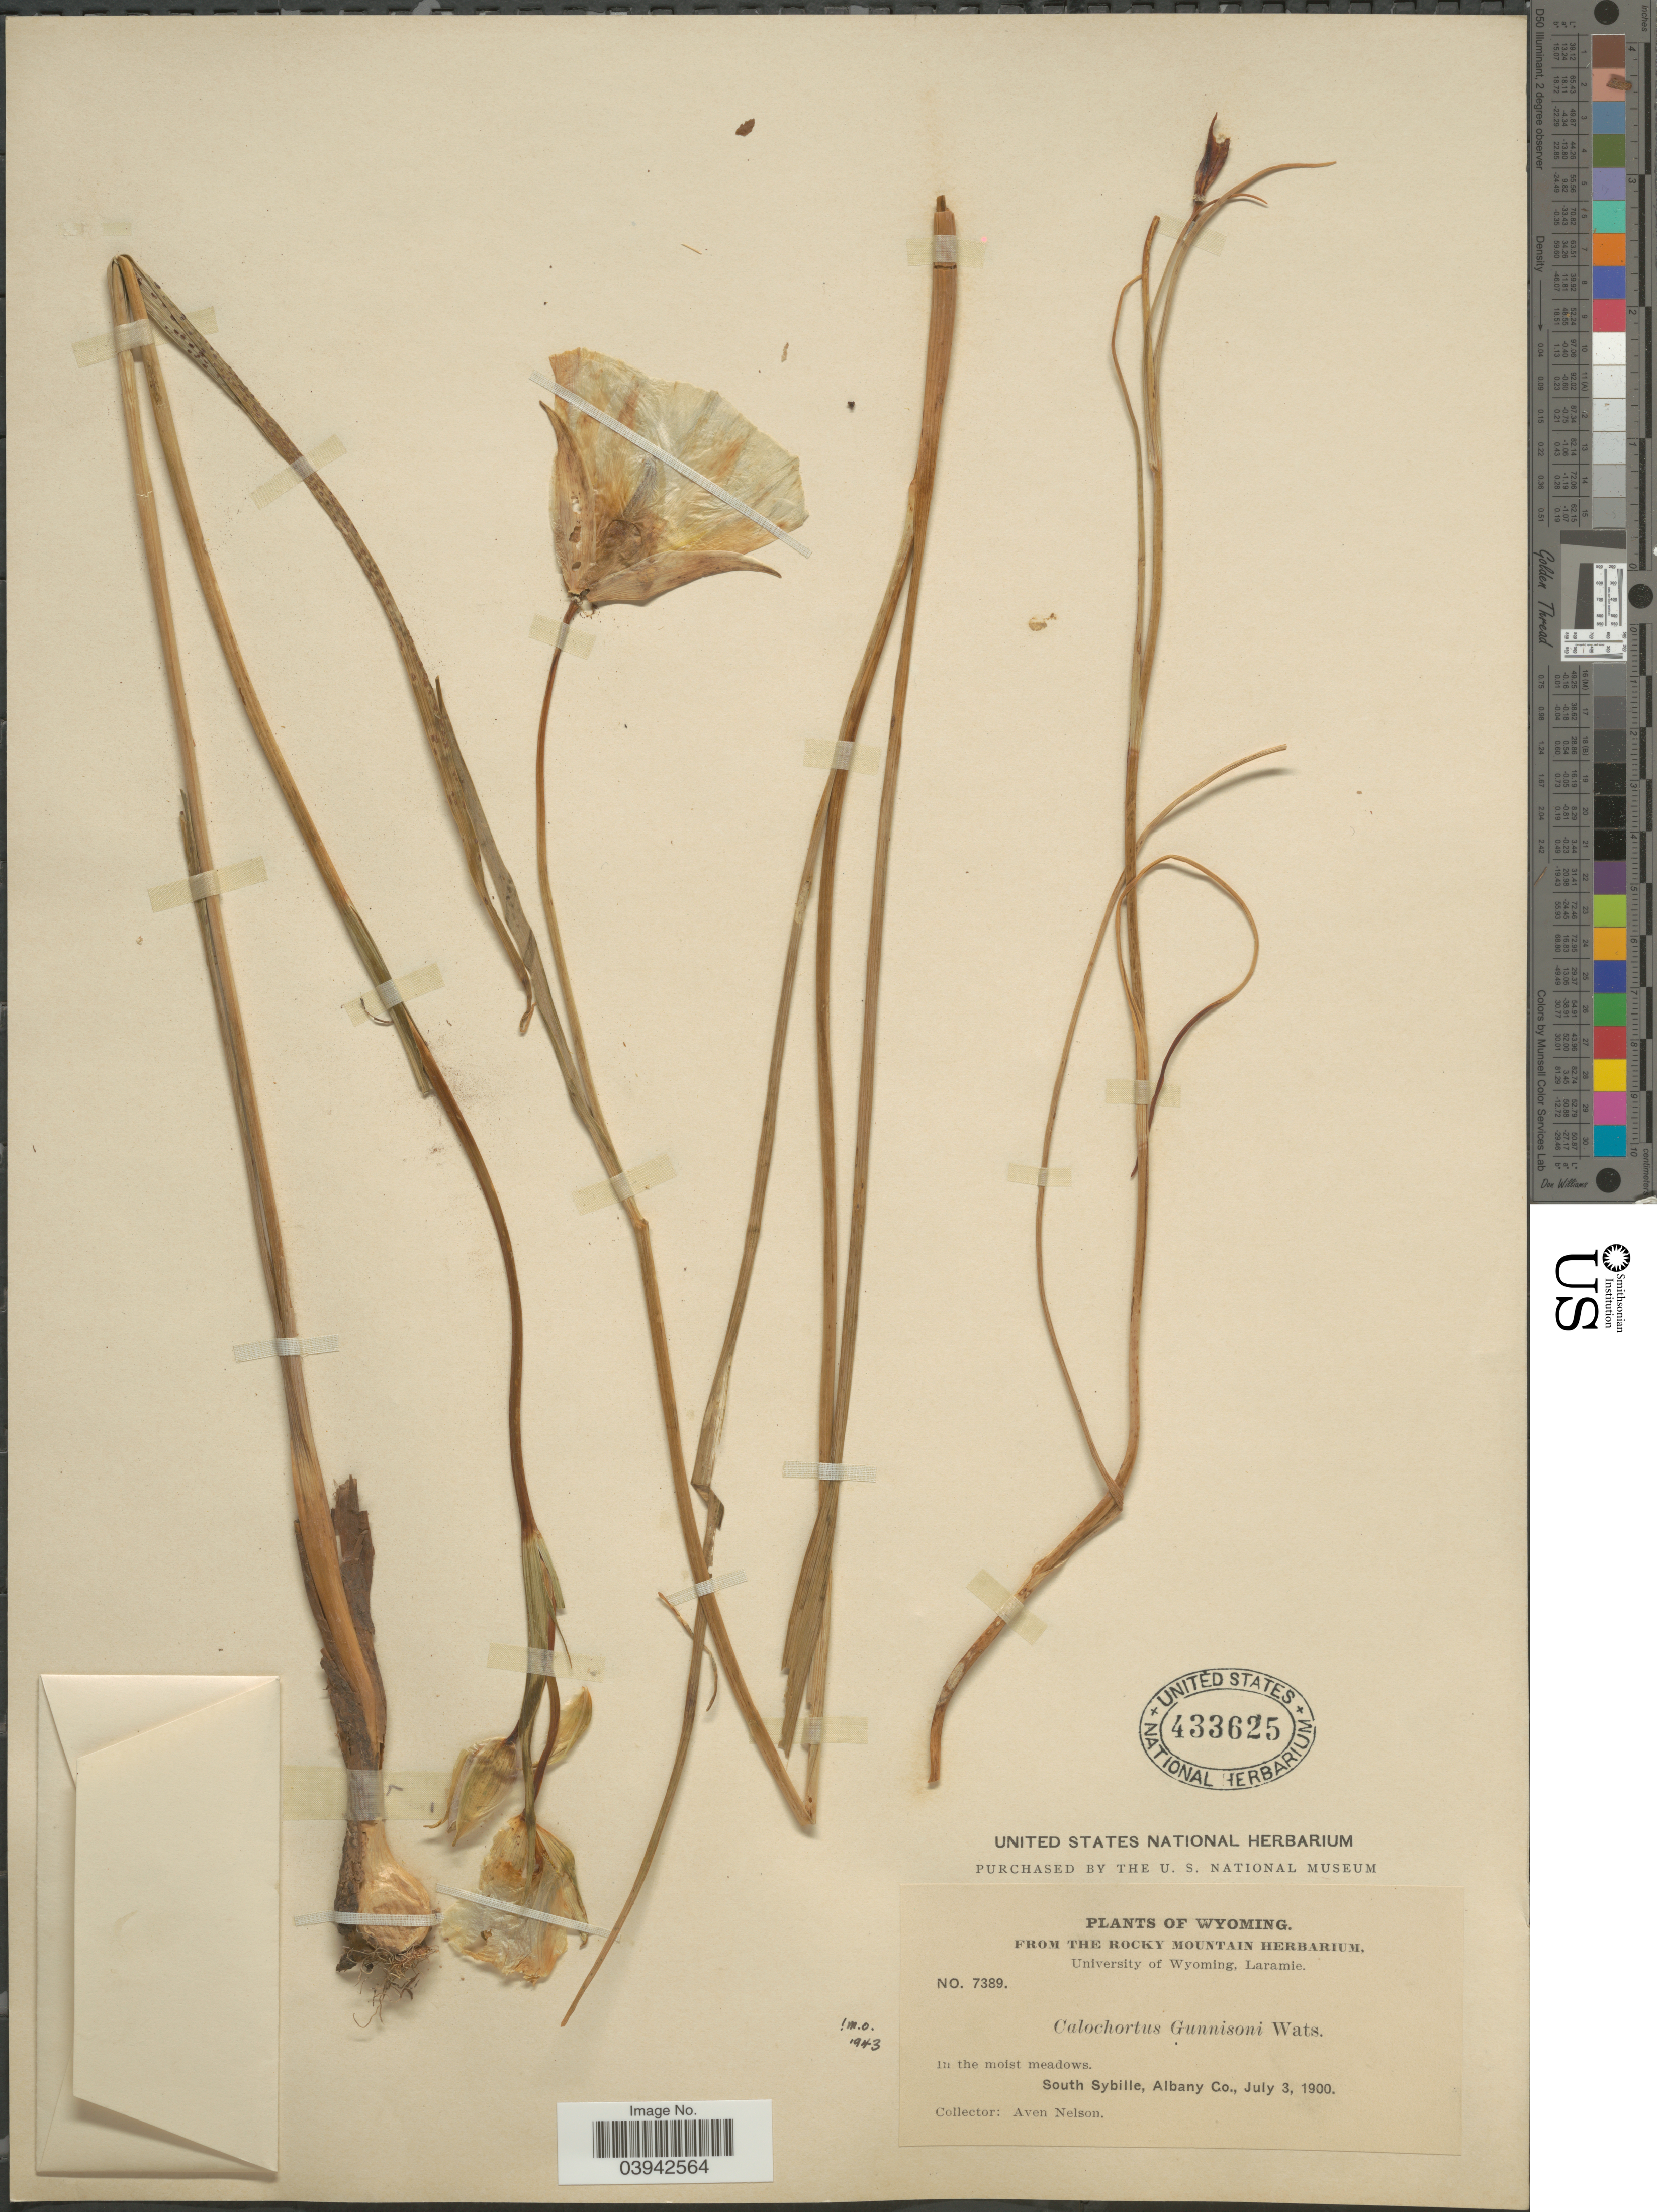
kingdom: Plantae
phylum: Tracheophyta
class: Liliopsida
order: Liliales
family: Liliaceae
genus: Calochortus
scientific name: Calochortus gunnisonii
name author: S. Watson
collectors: A. Nelson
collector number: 7389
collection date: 1900-07-03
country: United States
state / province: Wyoming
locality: South Sybille, Albany Co.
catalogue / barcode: US 433625